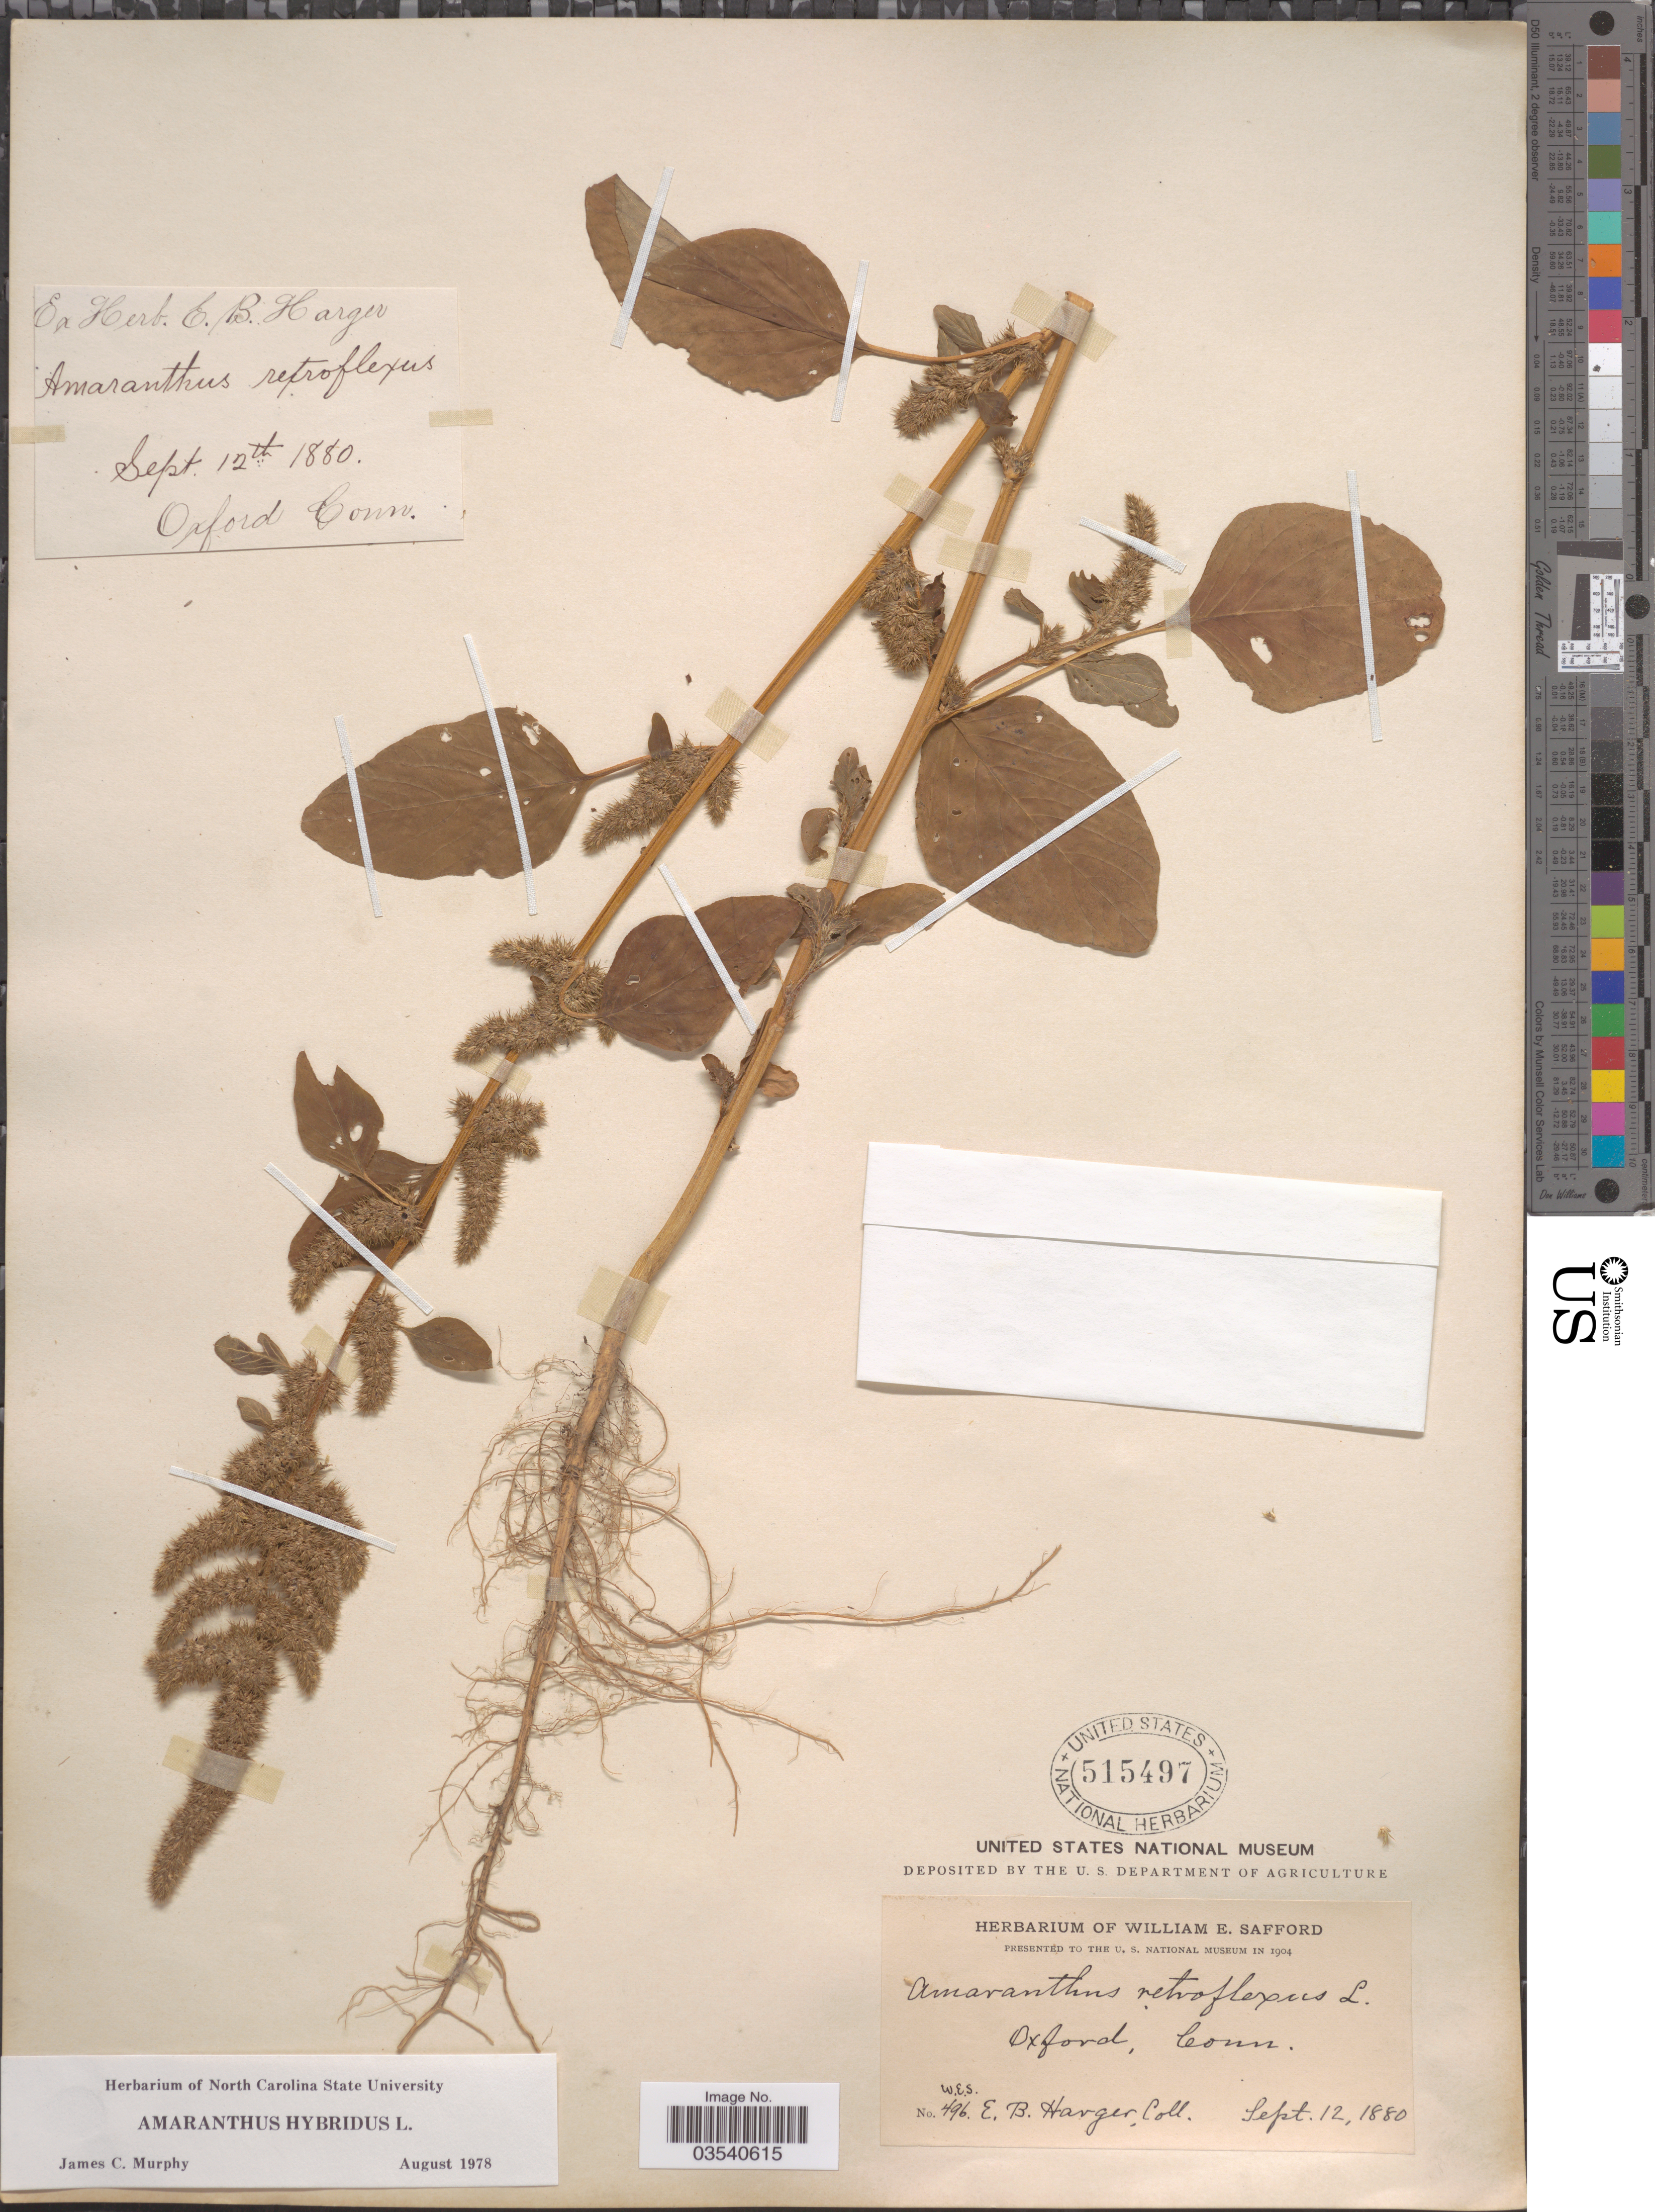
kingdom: Plantae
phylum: Tracheophyta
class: Magnoliopsida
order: Caryophyllales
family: Amaranthaceae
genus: Amaranthus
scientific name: Amaranthus hybridus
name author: L.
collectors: E. B. Harger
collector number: W.E.S.496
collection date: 1880-09-12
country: United States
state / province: Connecticut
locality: Oxford.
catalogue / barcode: US 515497